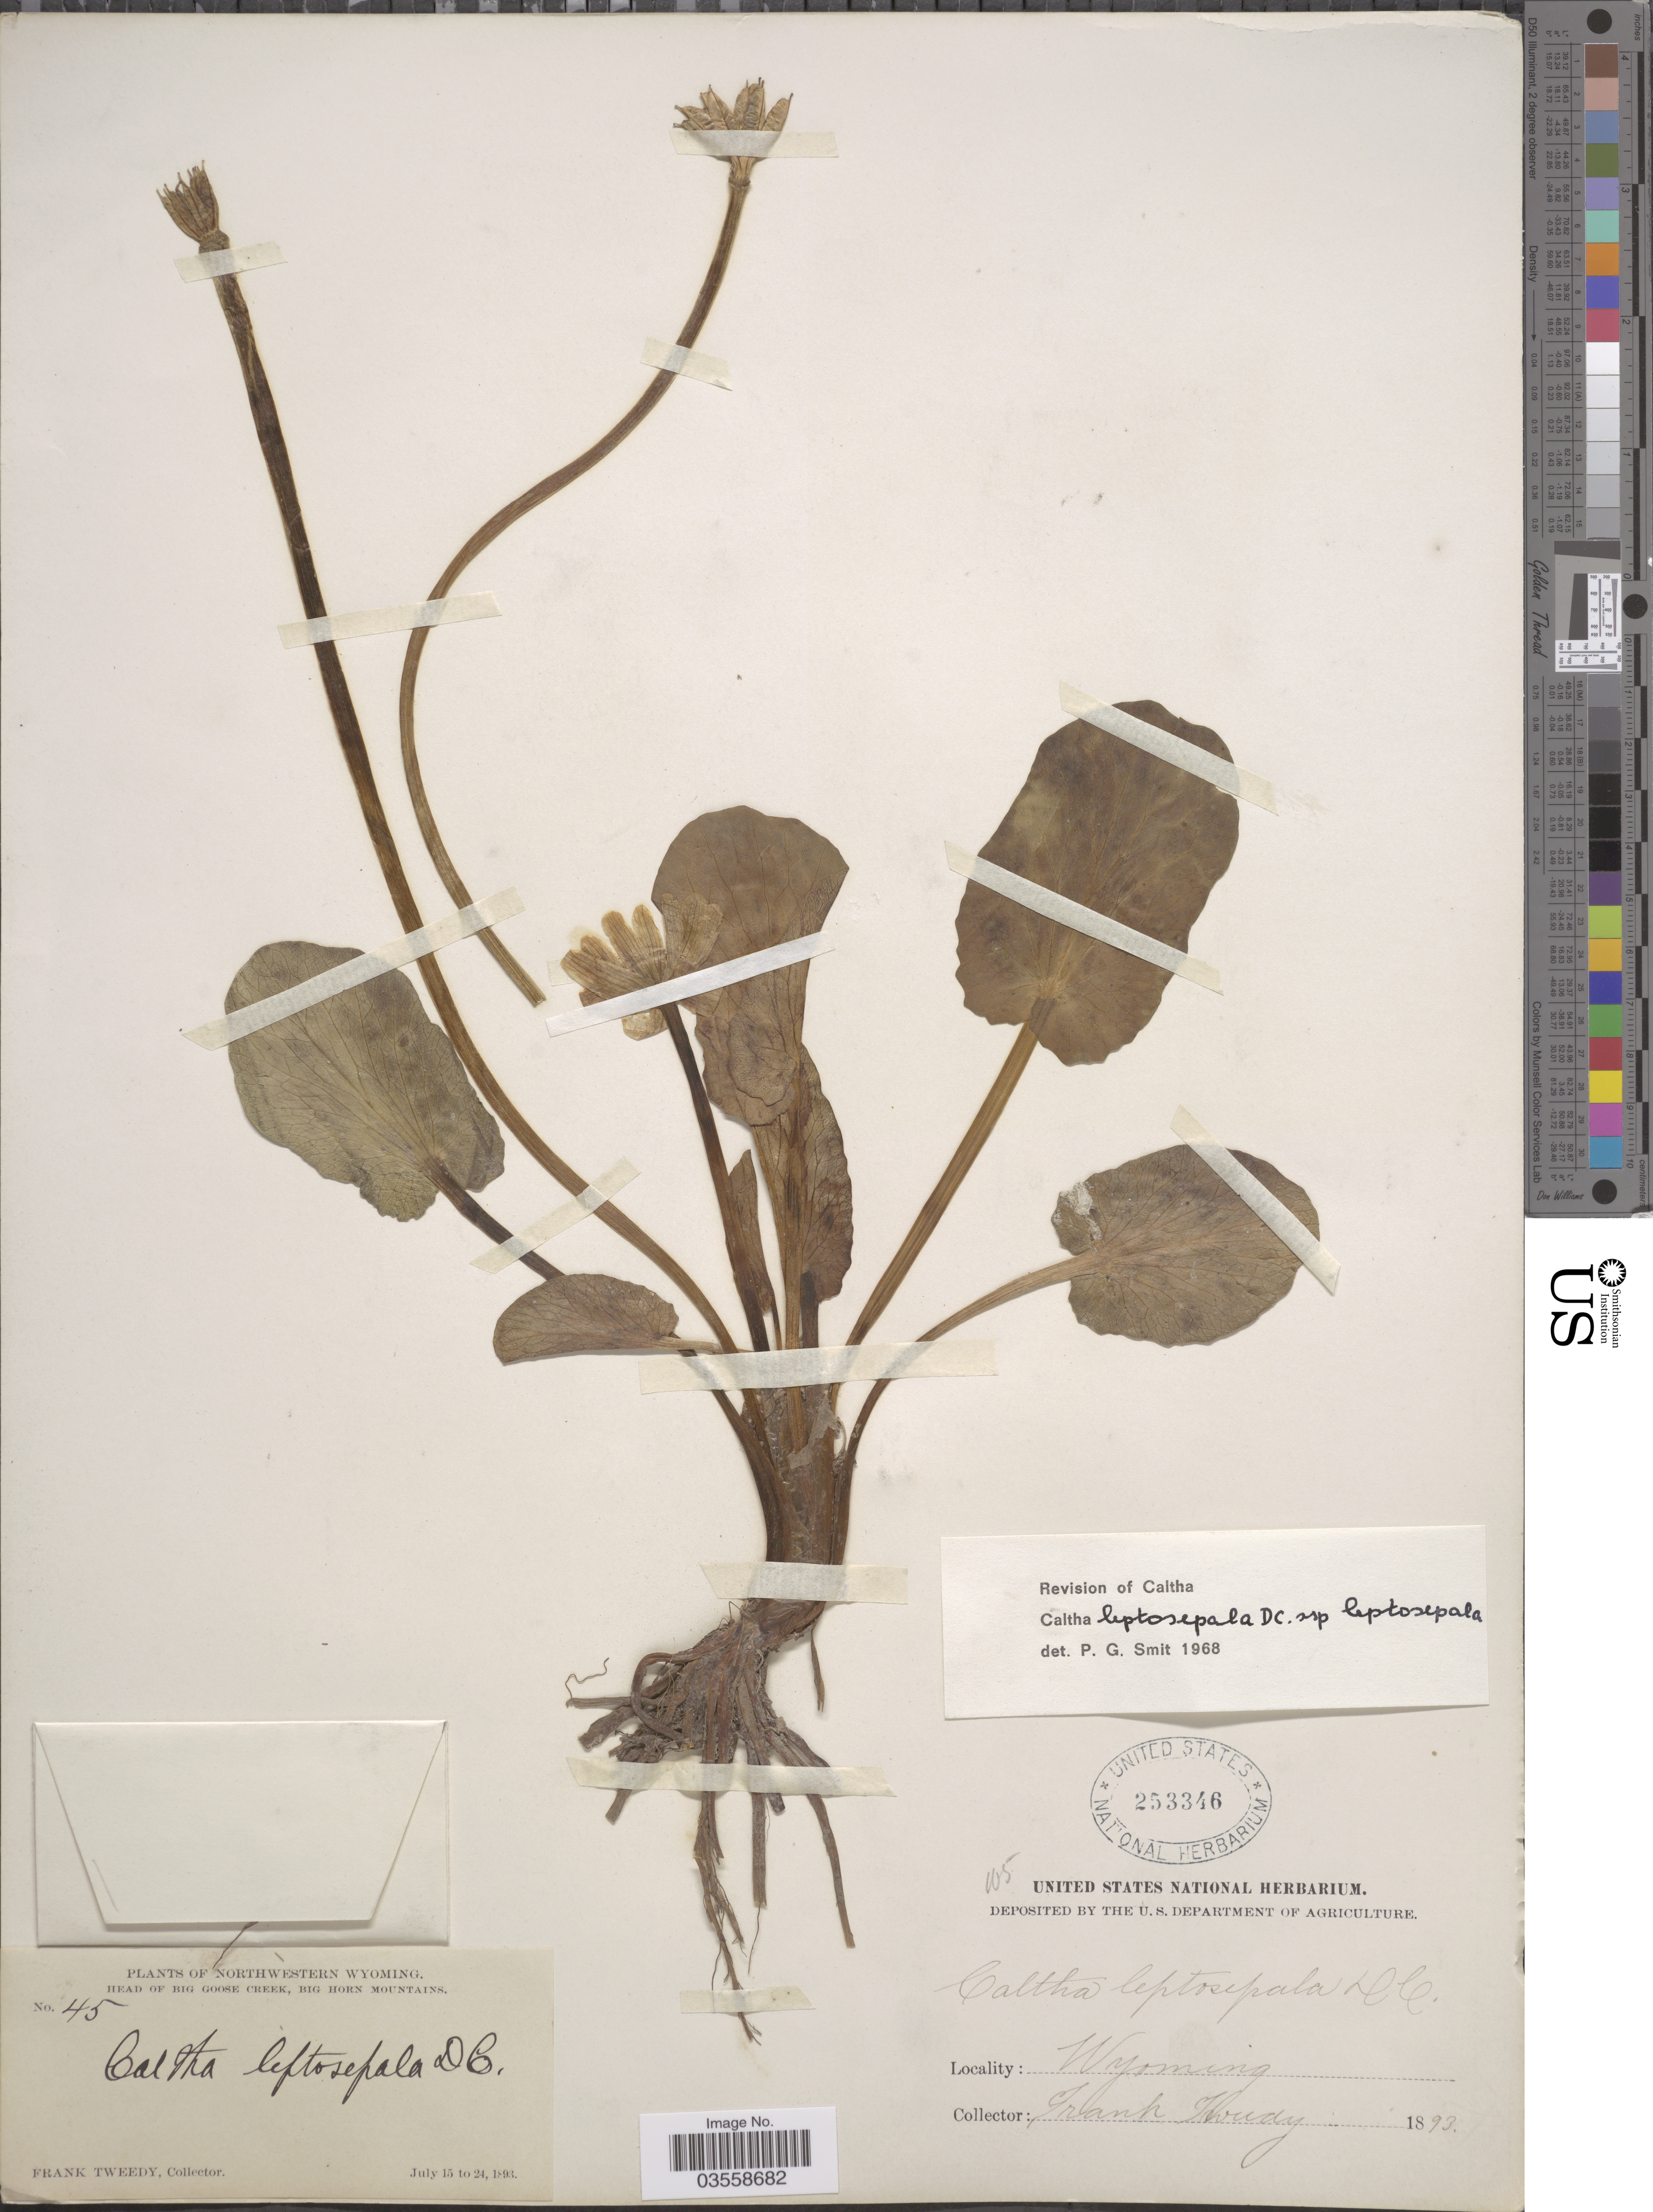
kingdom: Plantae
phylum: Tracheophyta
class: Magnoliopsida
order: Ranunculales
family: Ranunculaceae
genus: Caltha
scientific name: Caltha leptosepala subsp. leptosepala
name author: DC.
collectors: F. Tweedy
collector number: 45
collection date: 1893-07-15/1893-07-24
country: United States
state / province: Wyoming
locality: Northwestern Wyoming. Head of Big Goose Creek, Big Horn Mountains.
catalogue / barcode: US 253346